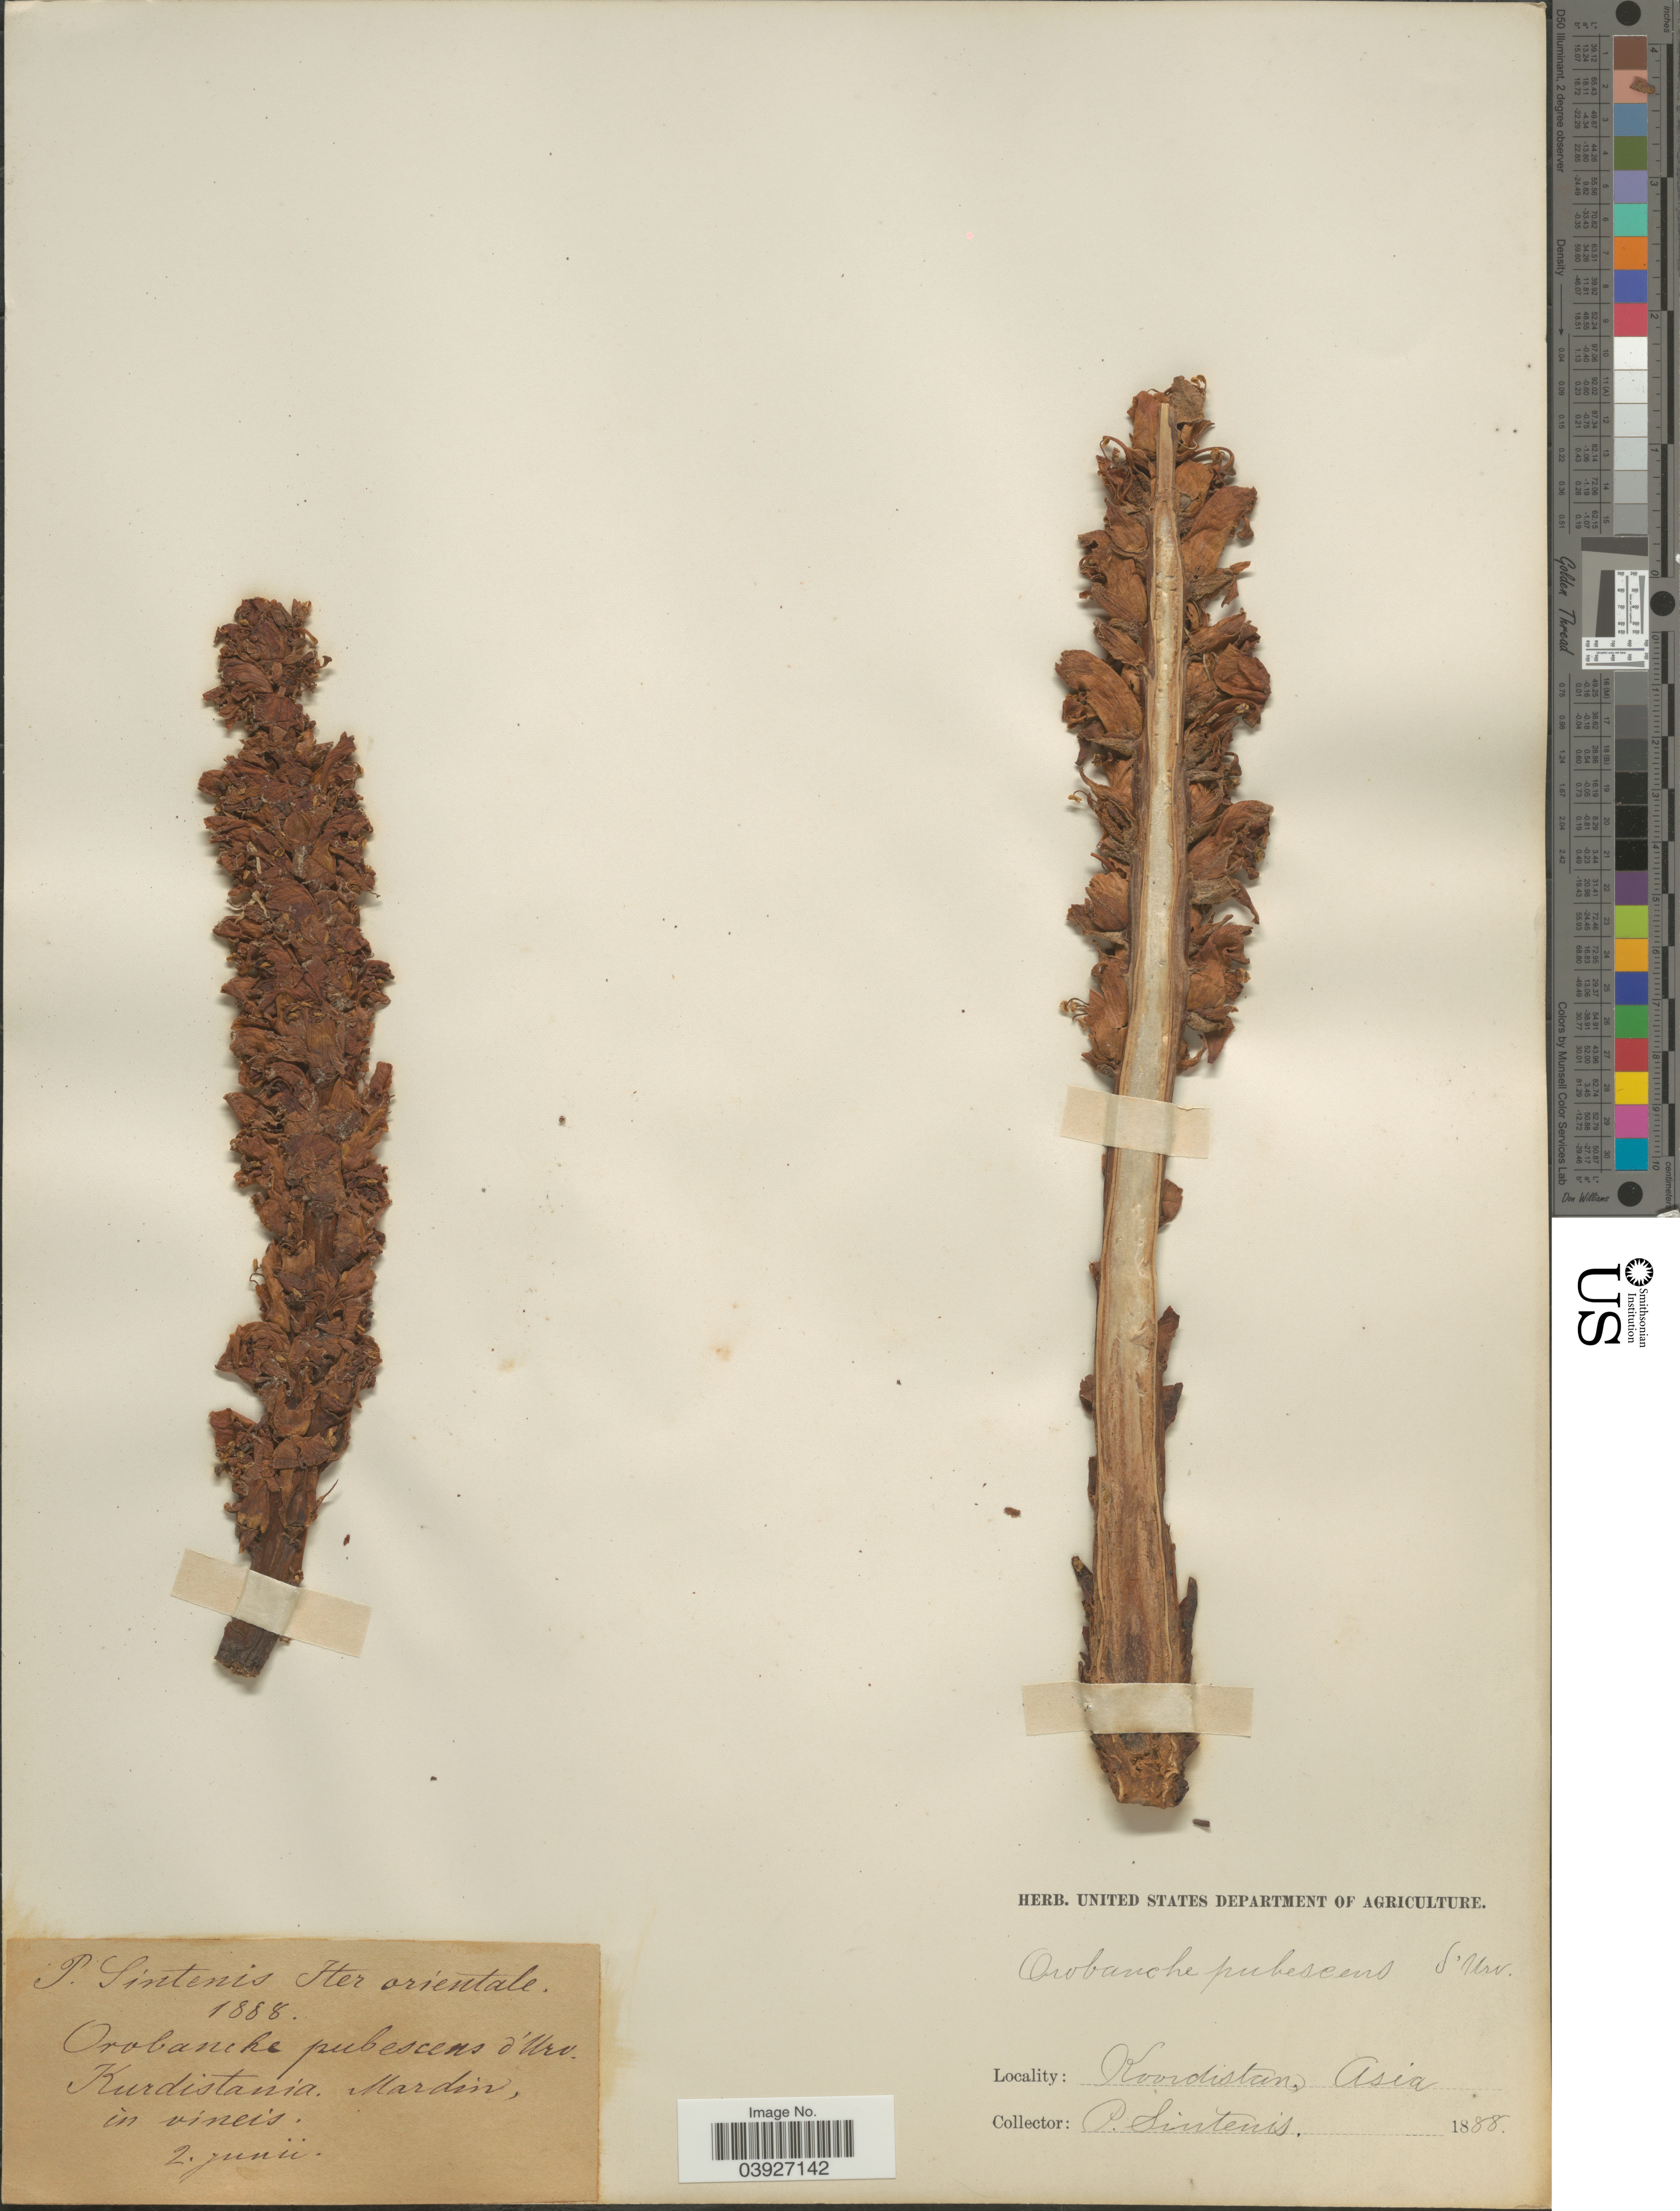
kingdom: Plantae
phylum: Tracheophyta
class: Magnoliopsida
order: Lamiales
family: Orobanchaceae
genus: Orobanche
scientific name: Orobanche pubescens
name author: d'Urv.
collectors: P. Sintenis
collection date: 1888-06-02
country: Turkey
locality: Iter orientale. Kurdistan Mardin, in vineis.